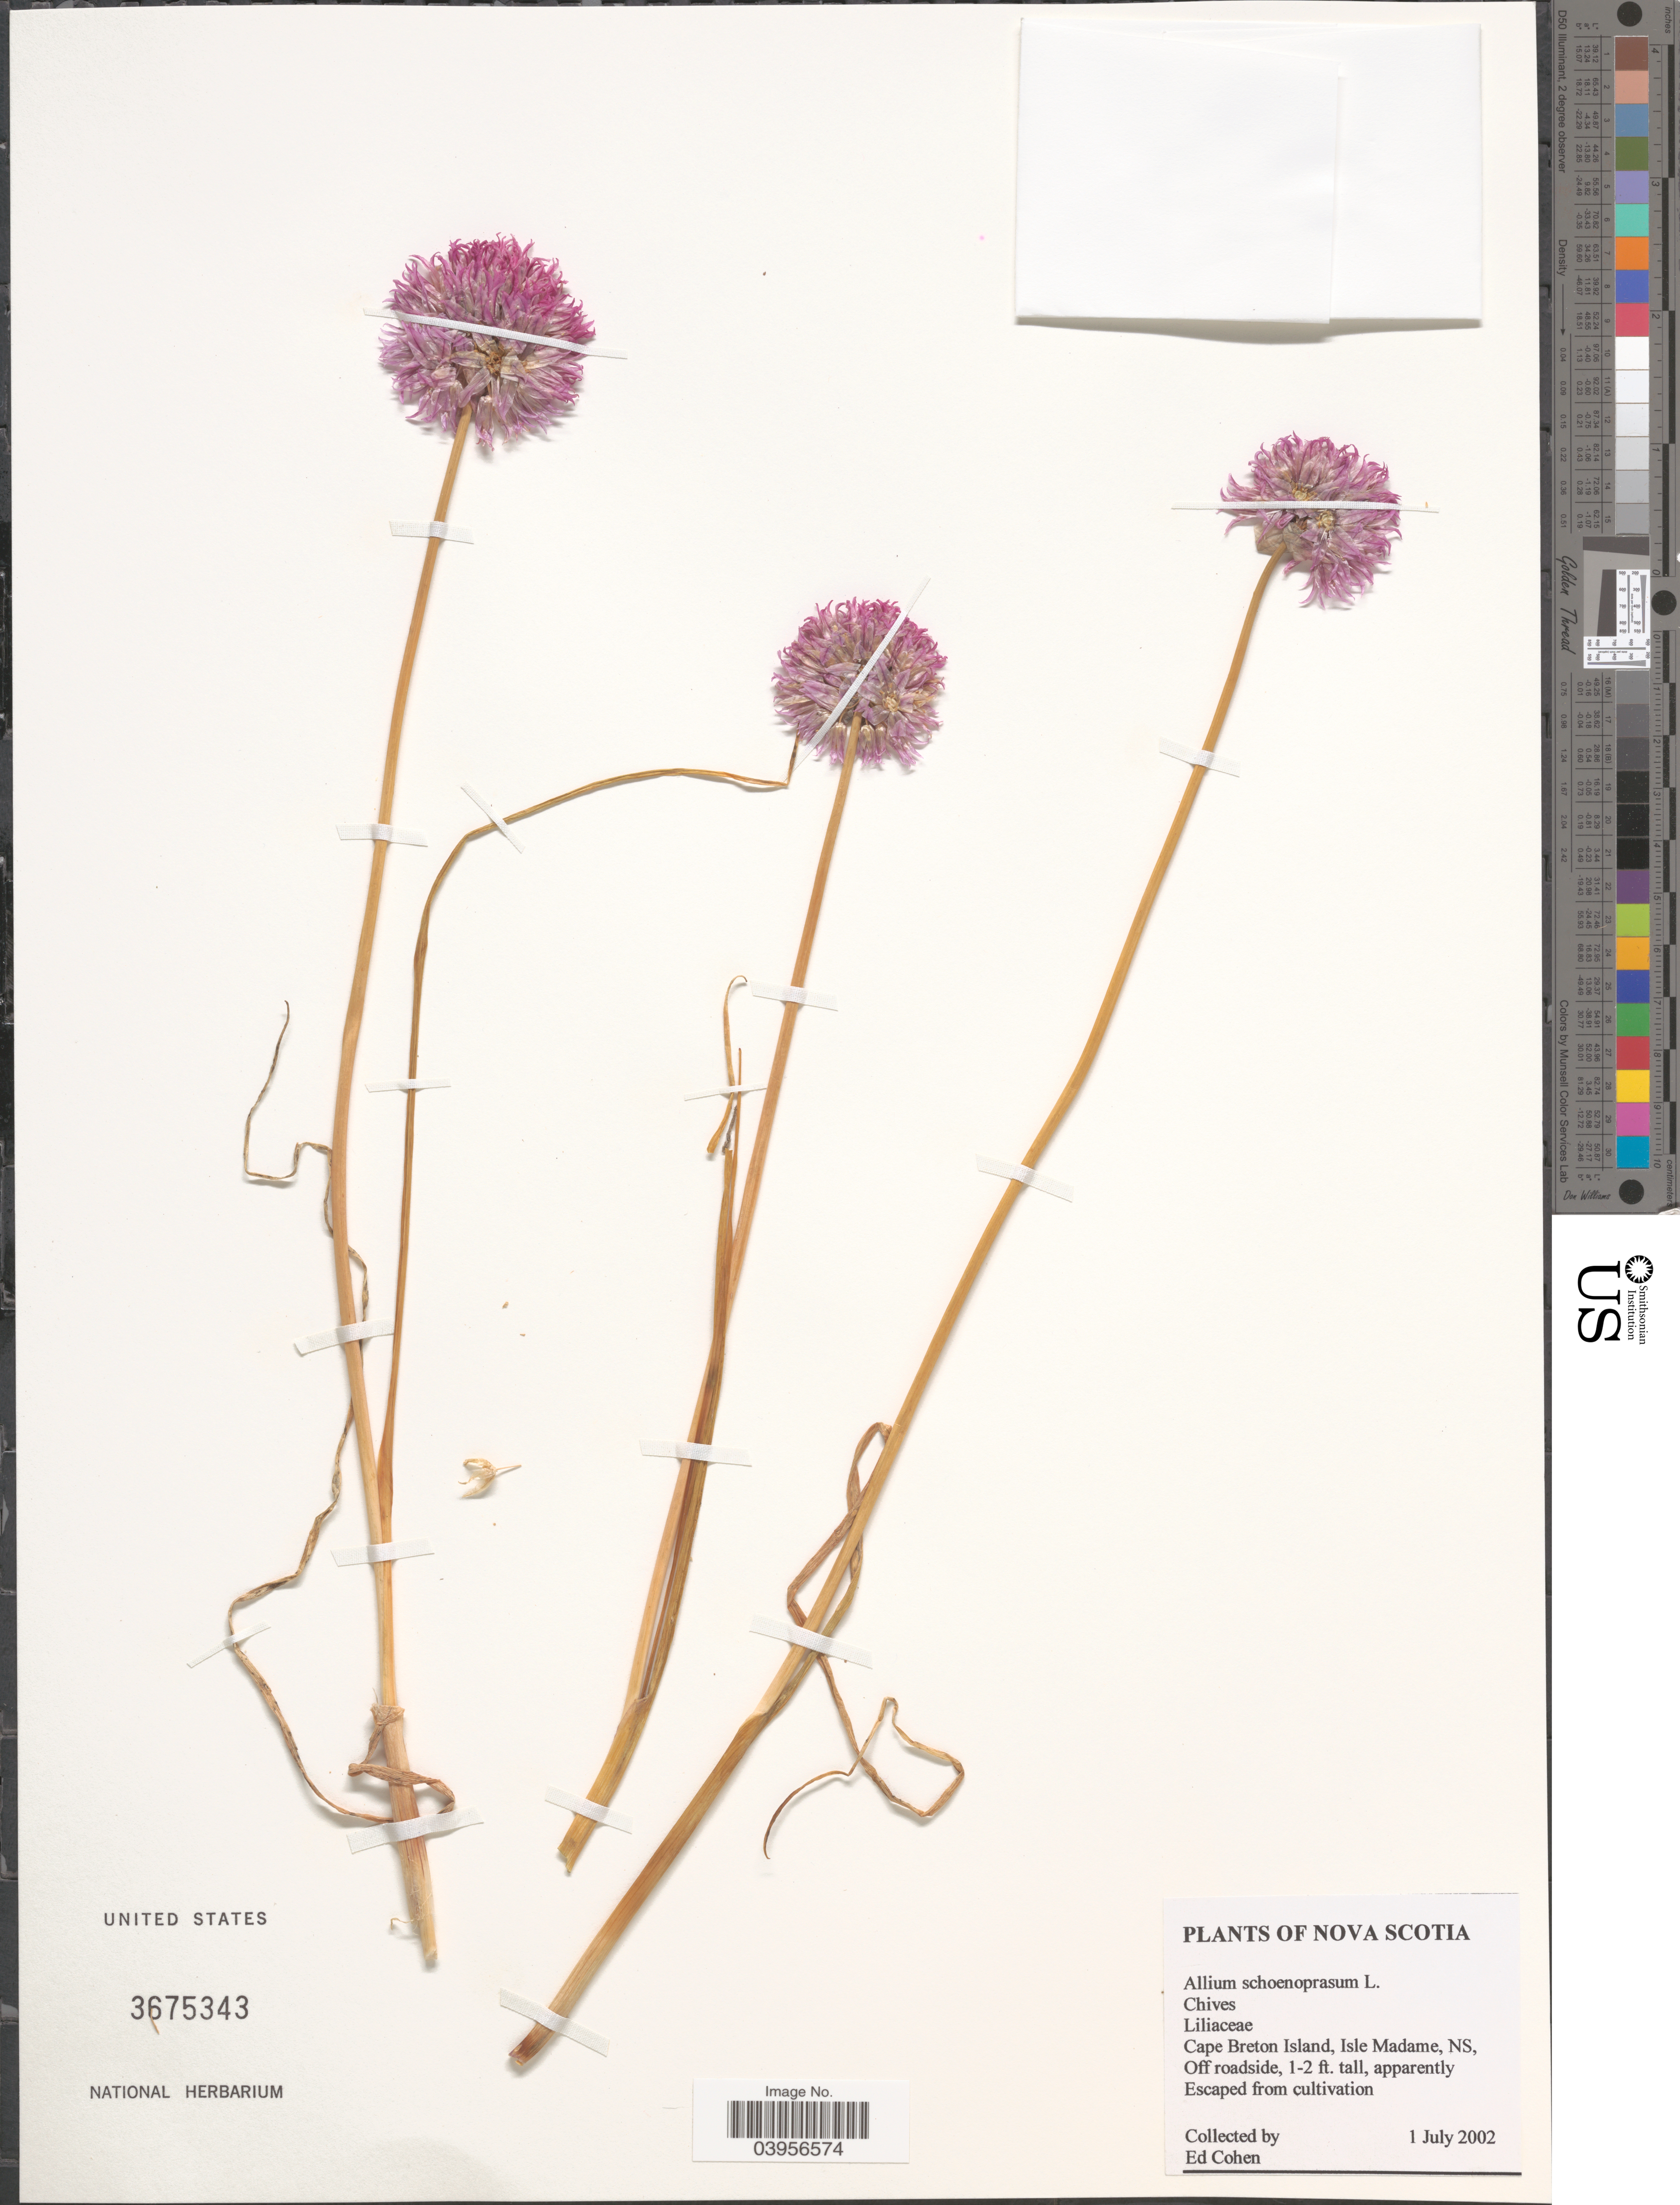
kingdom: Plantae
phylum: Tracheophyta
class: Liliopsida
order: Asparagales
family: Amaryllidaceae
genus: Allium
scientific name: Allium schoenoprasum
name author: L.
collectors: E. Cohen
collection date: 2002-07-01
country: Canada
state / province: Nova Scotia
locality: Cape Breton Island, Isle Madame, NS, Off roadside.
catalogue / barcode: US 3675343